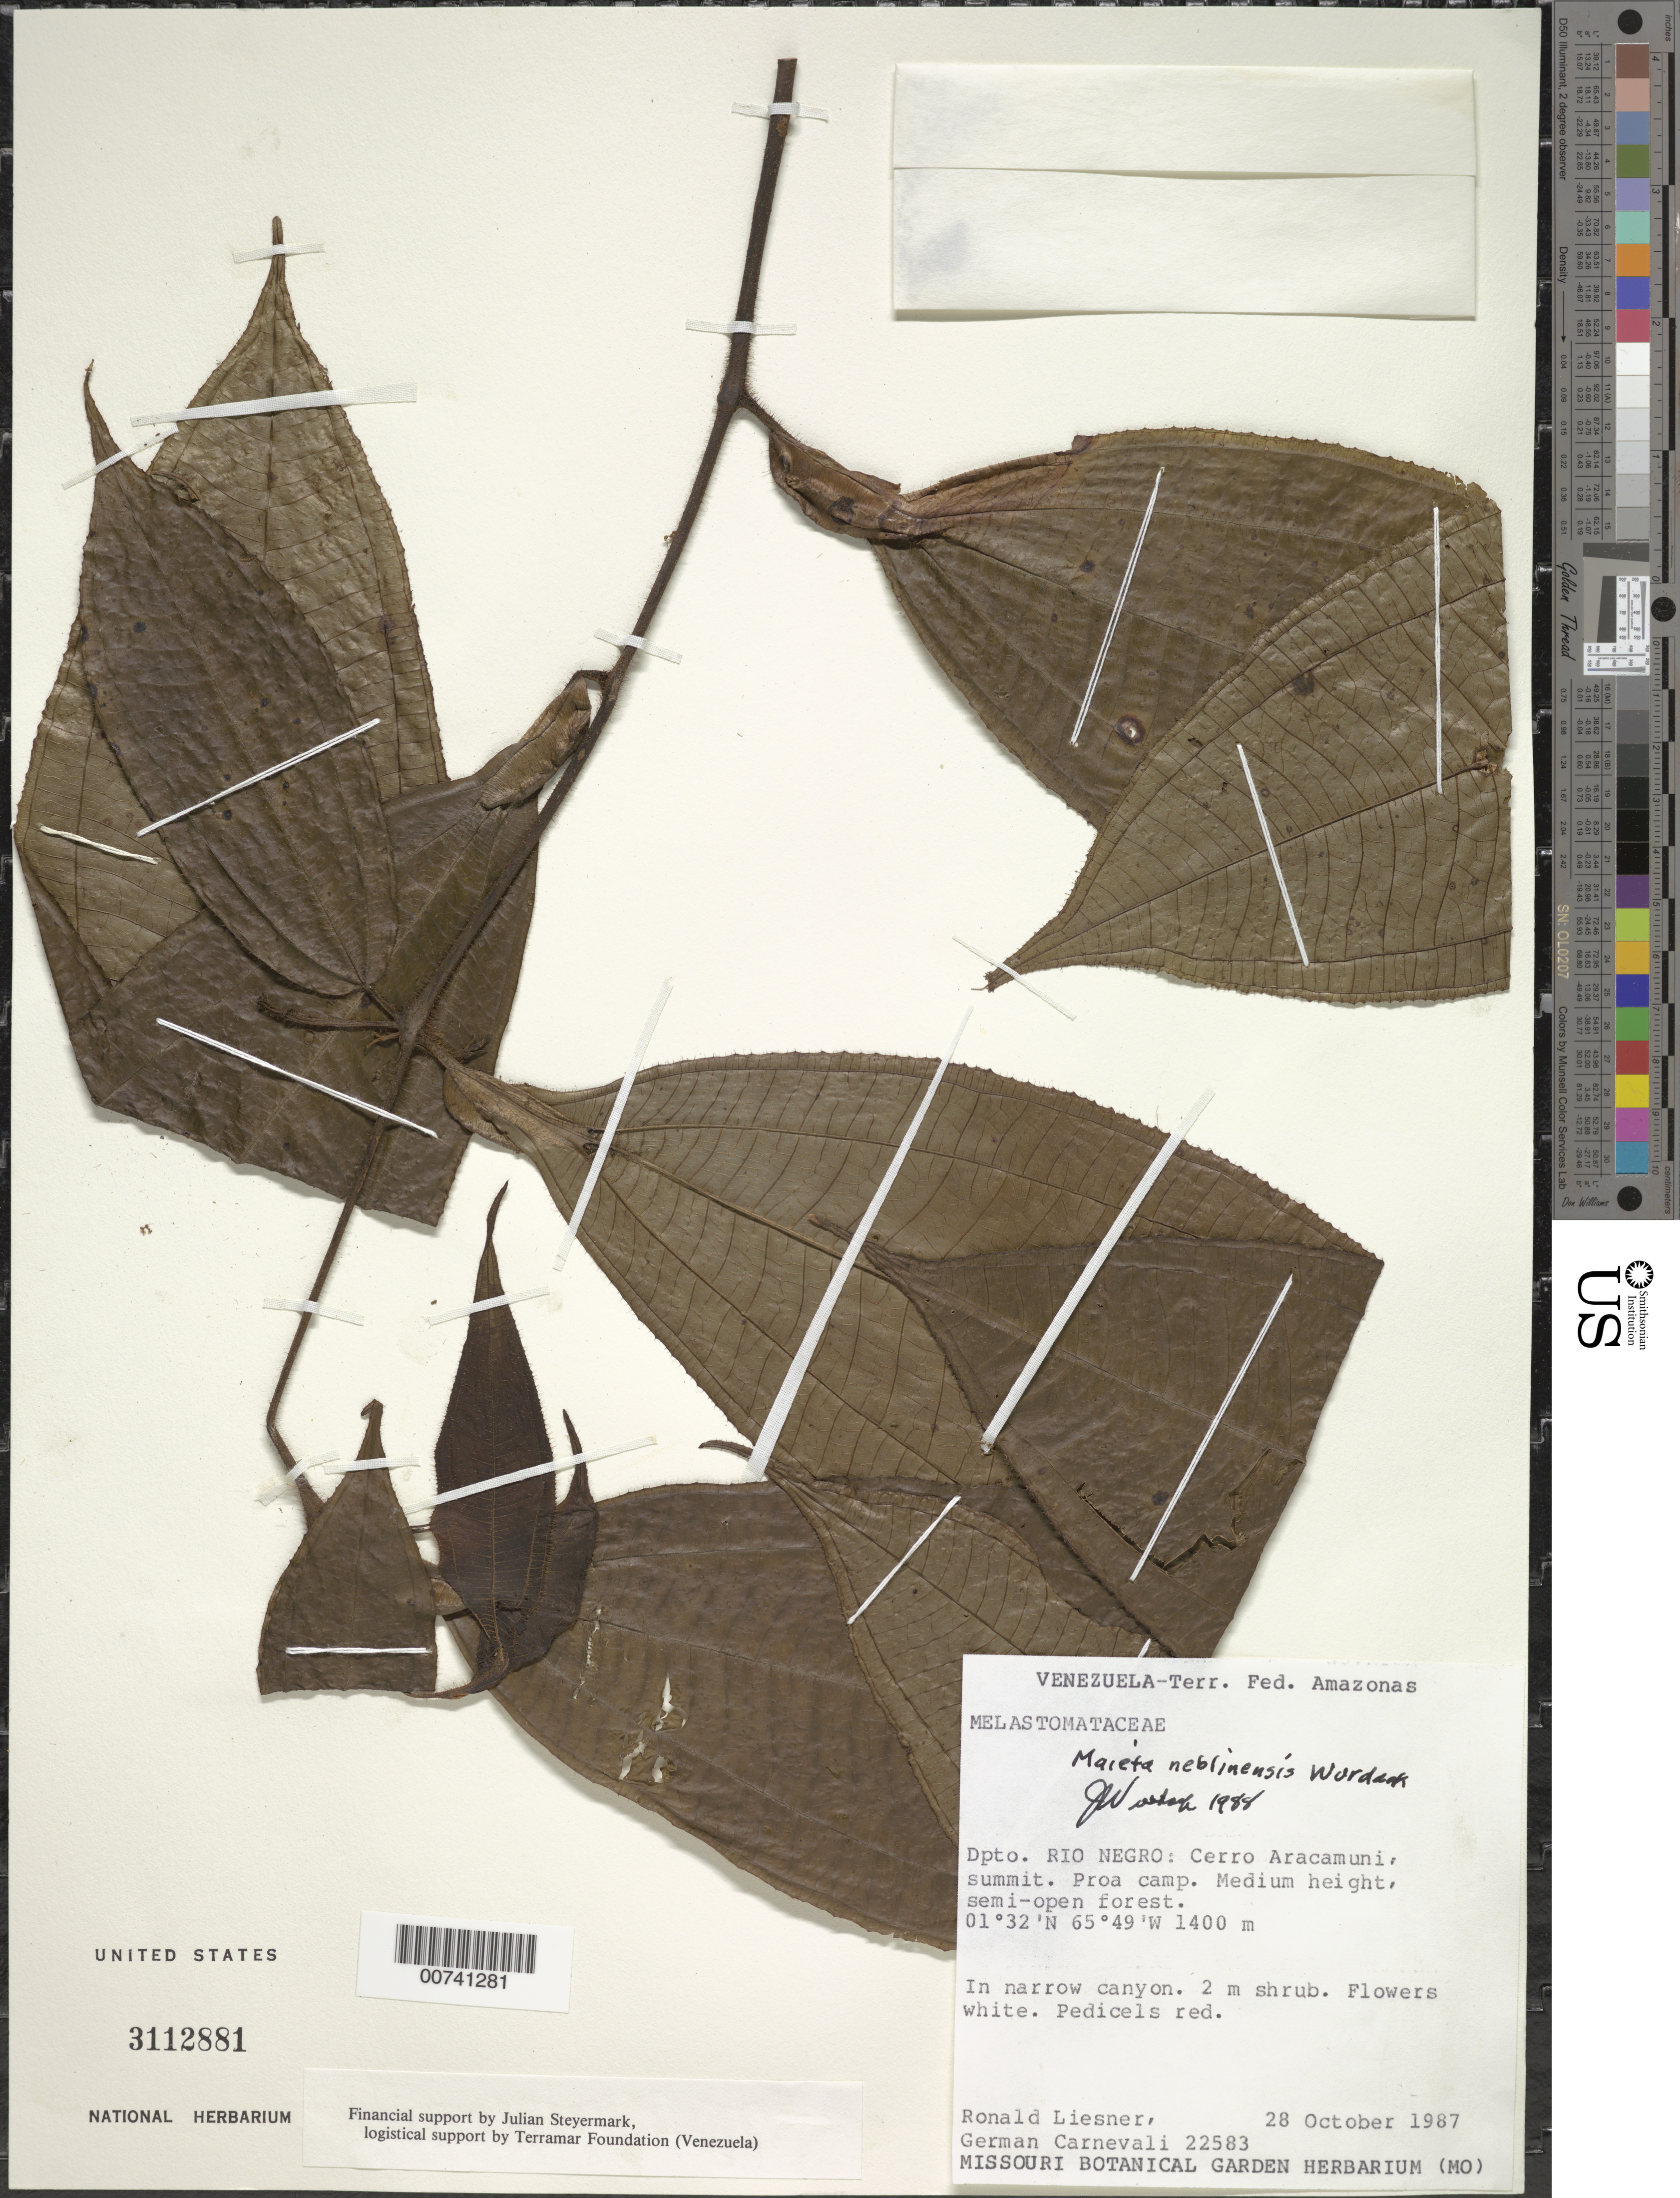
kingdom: Plantae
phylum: Tracheophyta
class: Magnoliopsida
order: Myrtales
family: Melastomataceae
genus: Miconia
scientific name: Miconia alatiflora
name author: Michelang.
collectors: R. L. Liesner & G. Carnevali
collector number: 22583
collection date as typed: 28-Oct-87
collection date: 1987-10-28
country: Venezuela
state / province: Amazonas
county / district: Río Negro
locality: Cerro Aracamuni, summit; Proa camp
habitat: Medium height, semi-open forest; in narrow canyon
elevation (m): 1400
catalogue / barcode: US 3112881